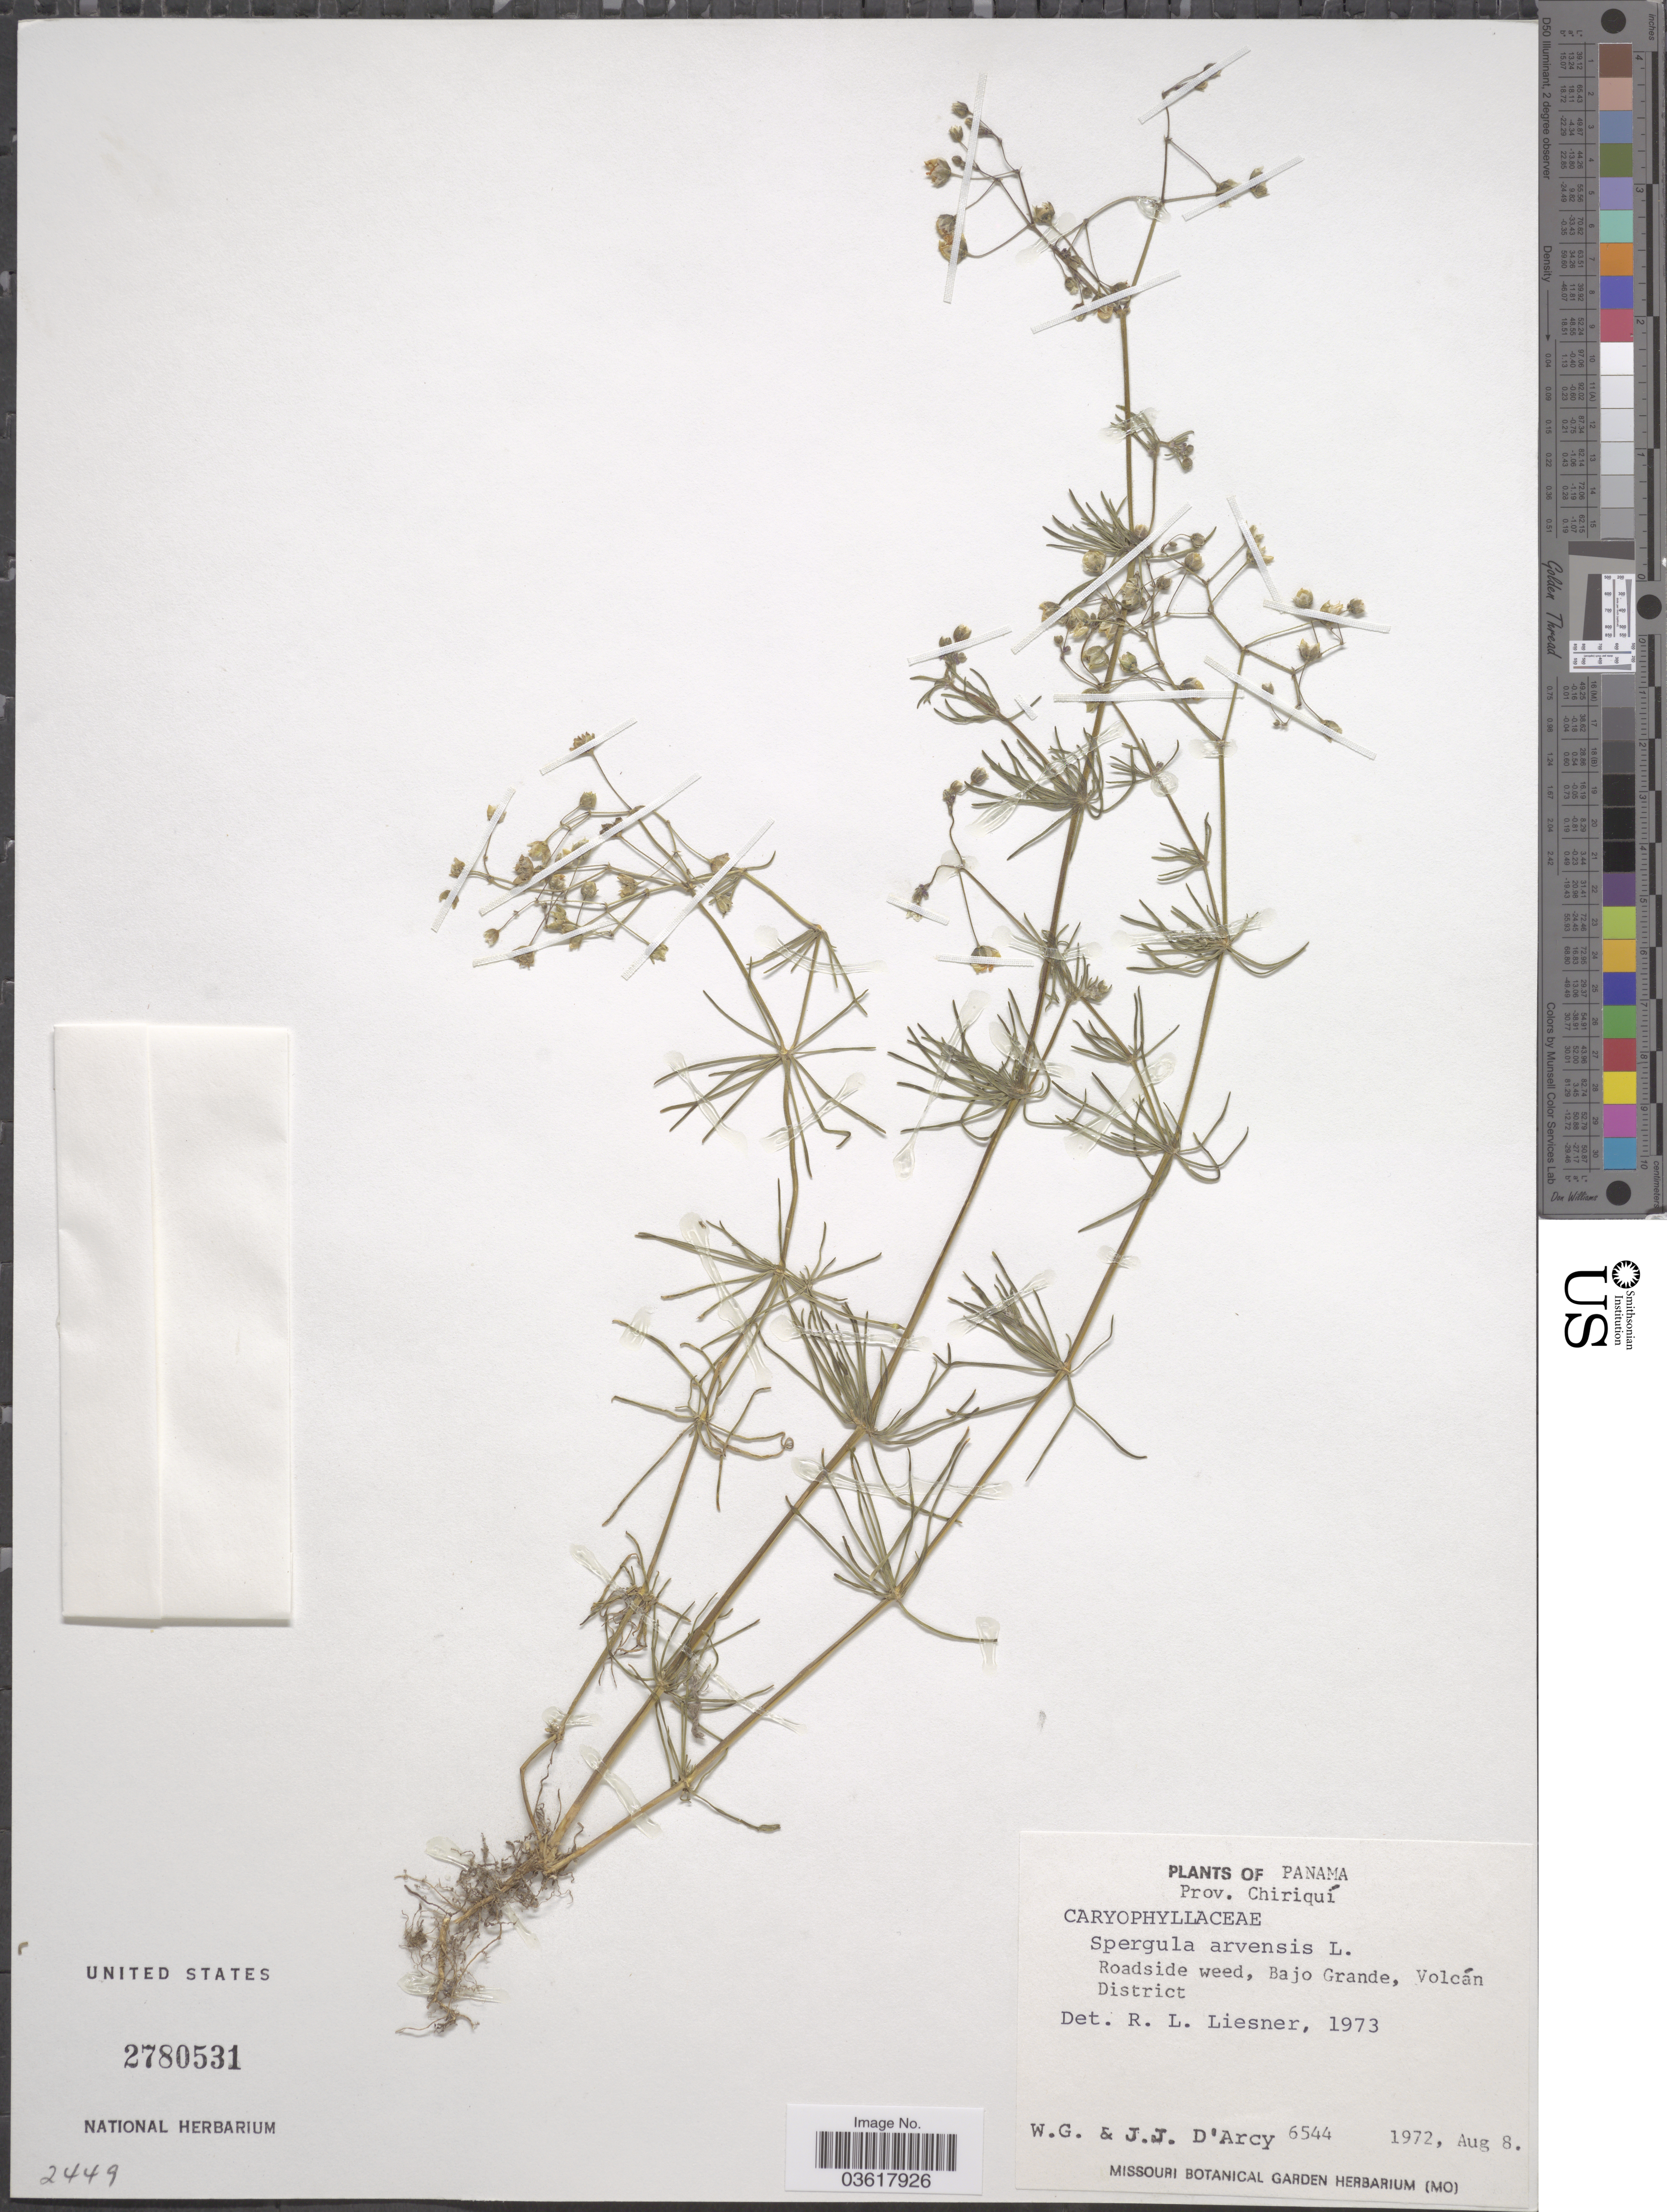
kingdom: Plantae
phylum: Tracheophyta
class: Magnoliopsida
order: Caryophyllales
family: Caryophyllaceae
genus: Spergula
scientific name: Spergula arvensis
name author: L.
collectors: W. G. D'Arcy & J. J. D'Arcy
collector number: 6544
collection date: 1972-08-08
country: Panama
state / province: Chiriqui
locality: Bajo Grande, Volcán District.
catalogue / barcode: US 2780531